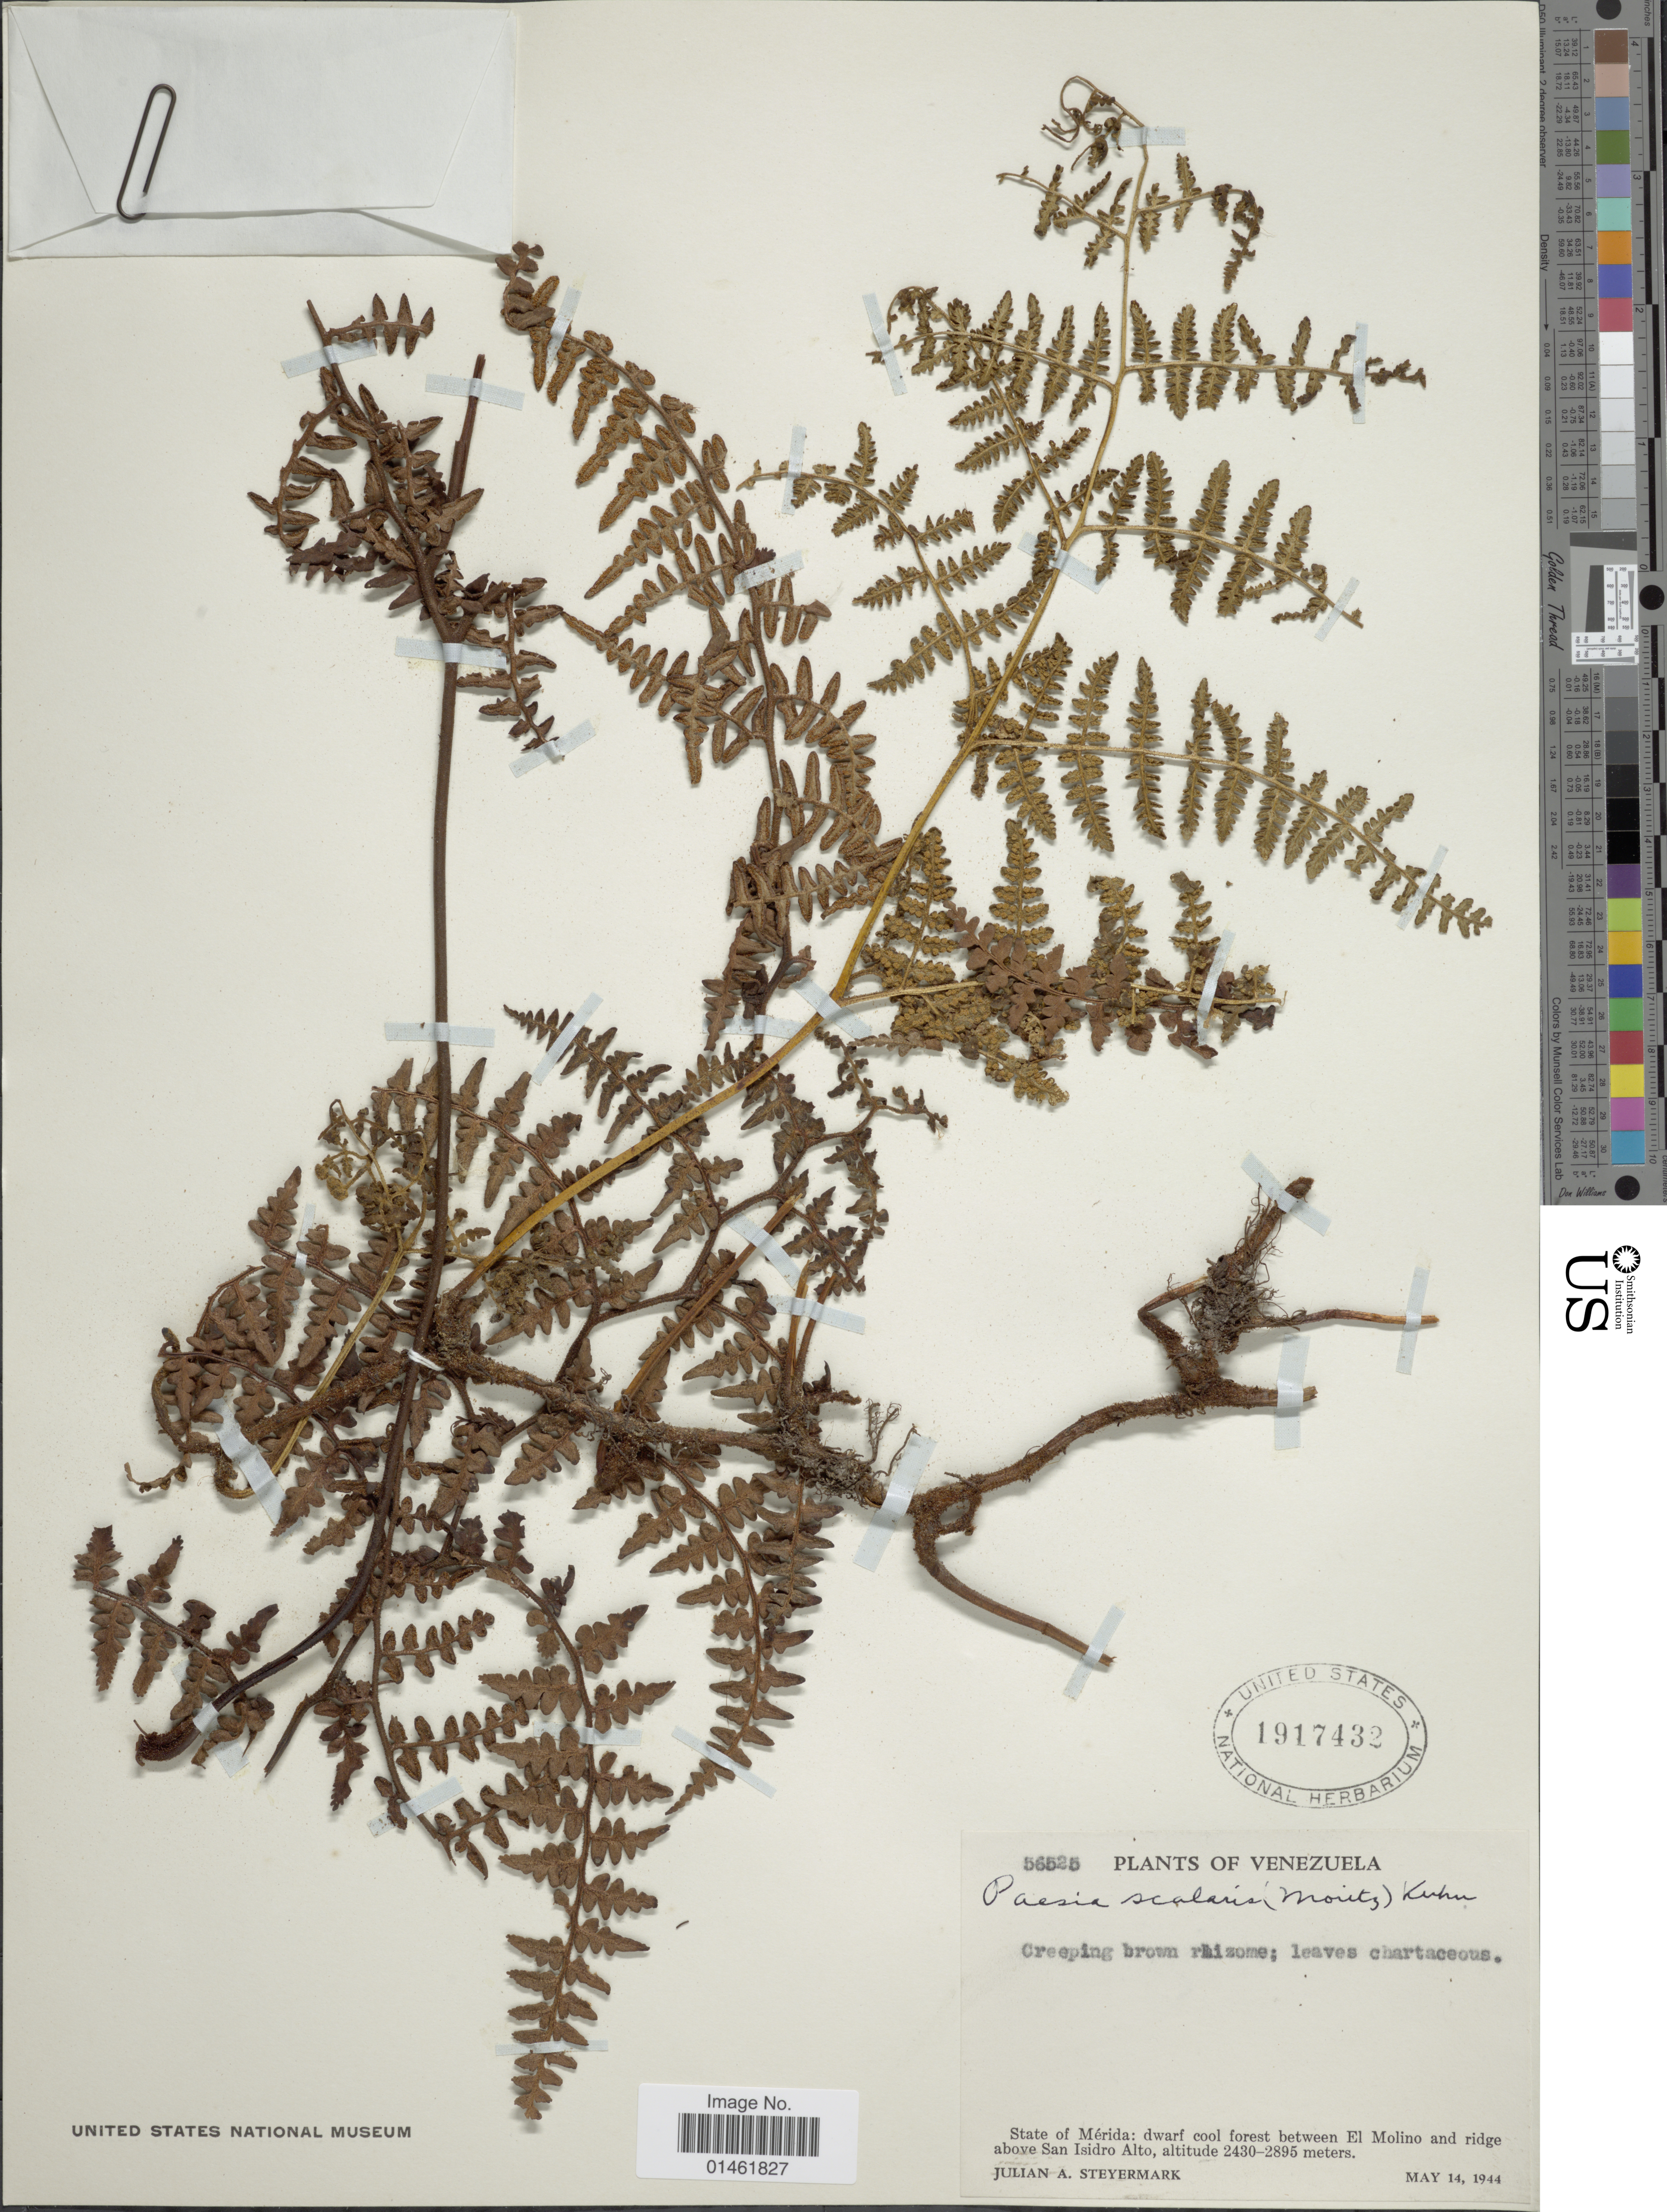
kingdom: Plantae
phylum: Tracheophyta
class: Polypodiopsida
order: Polypodiales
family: Dennstaedtiaceae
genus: Paesia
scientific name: Paesia glandulosa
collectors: J. Steyermark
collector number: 56625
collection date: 1944-05-14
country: Venezuela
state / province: Mérida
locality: State of Mérida: dwarf cool forest between El Molino and ridge above San isidro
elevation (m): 2430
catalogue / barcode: US 1917432